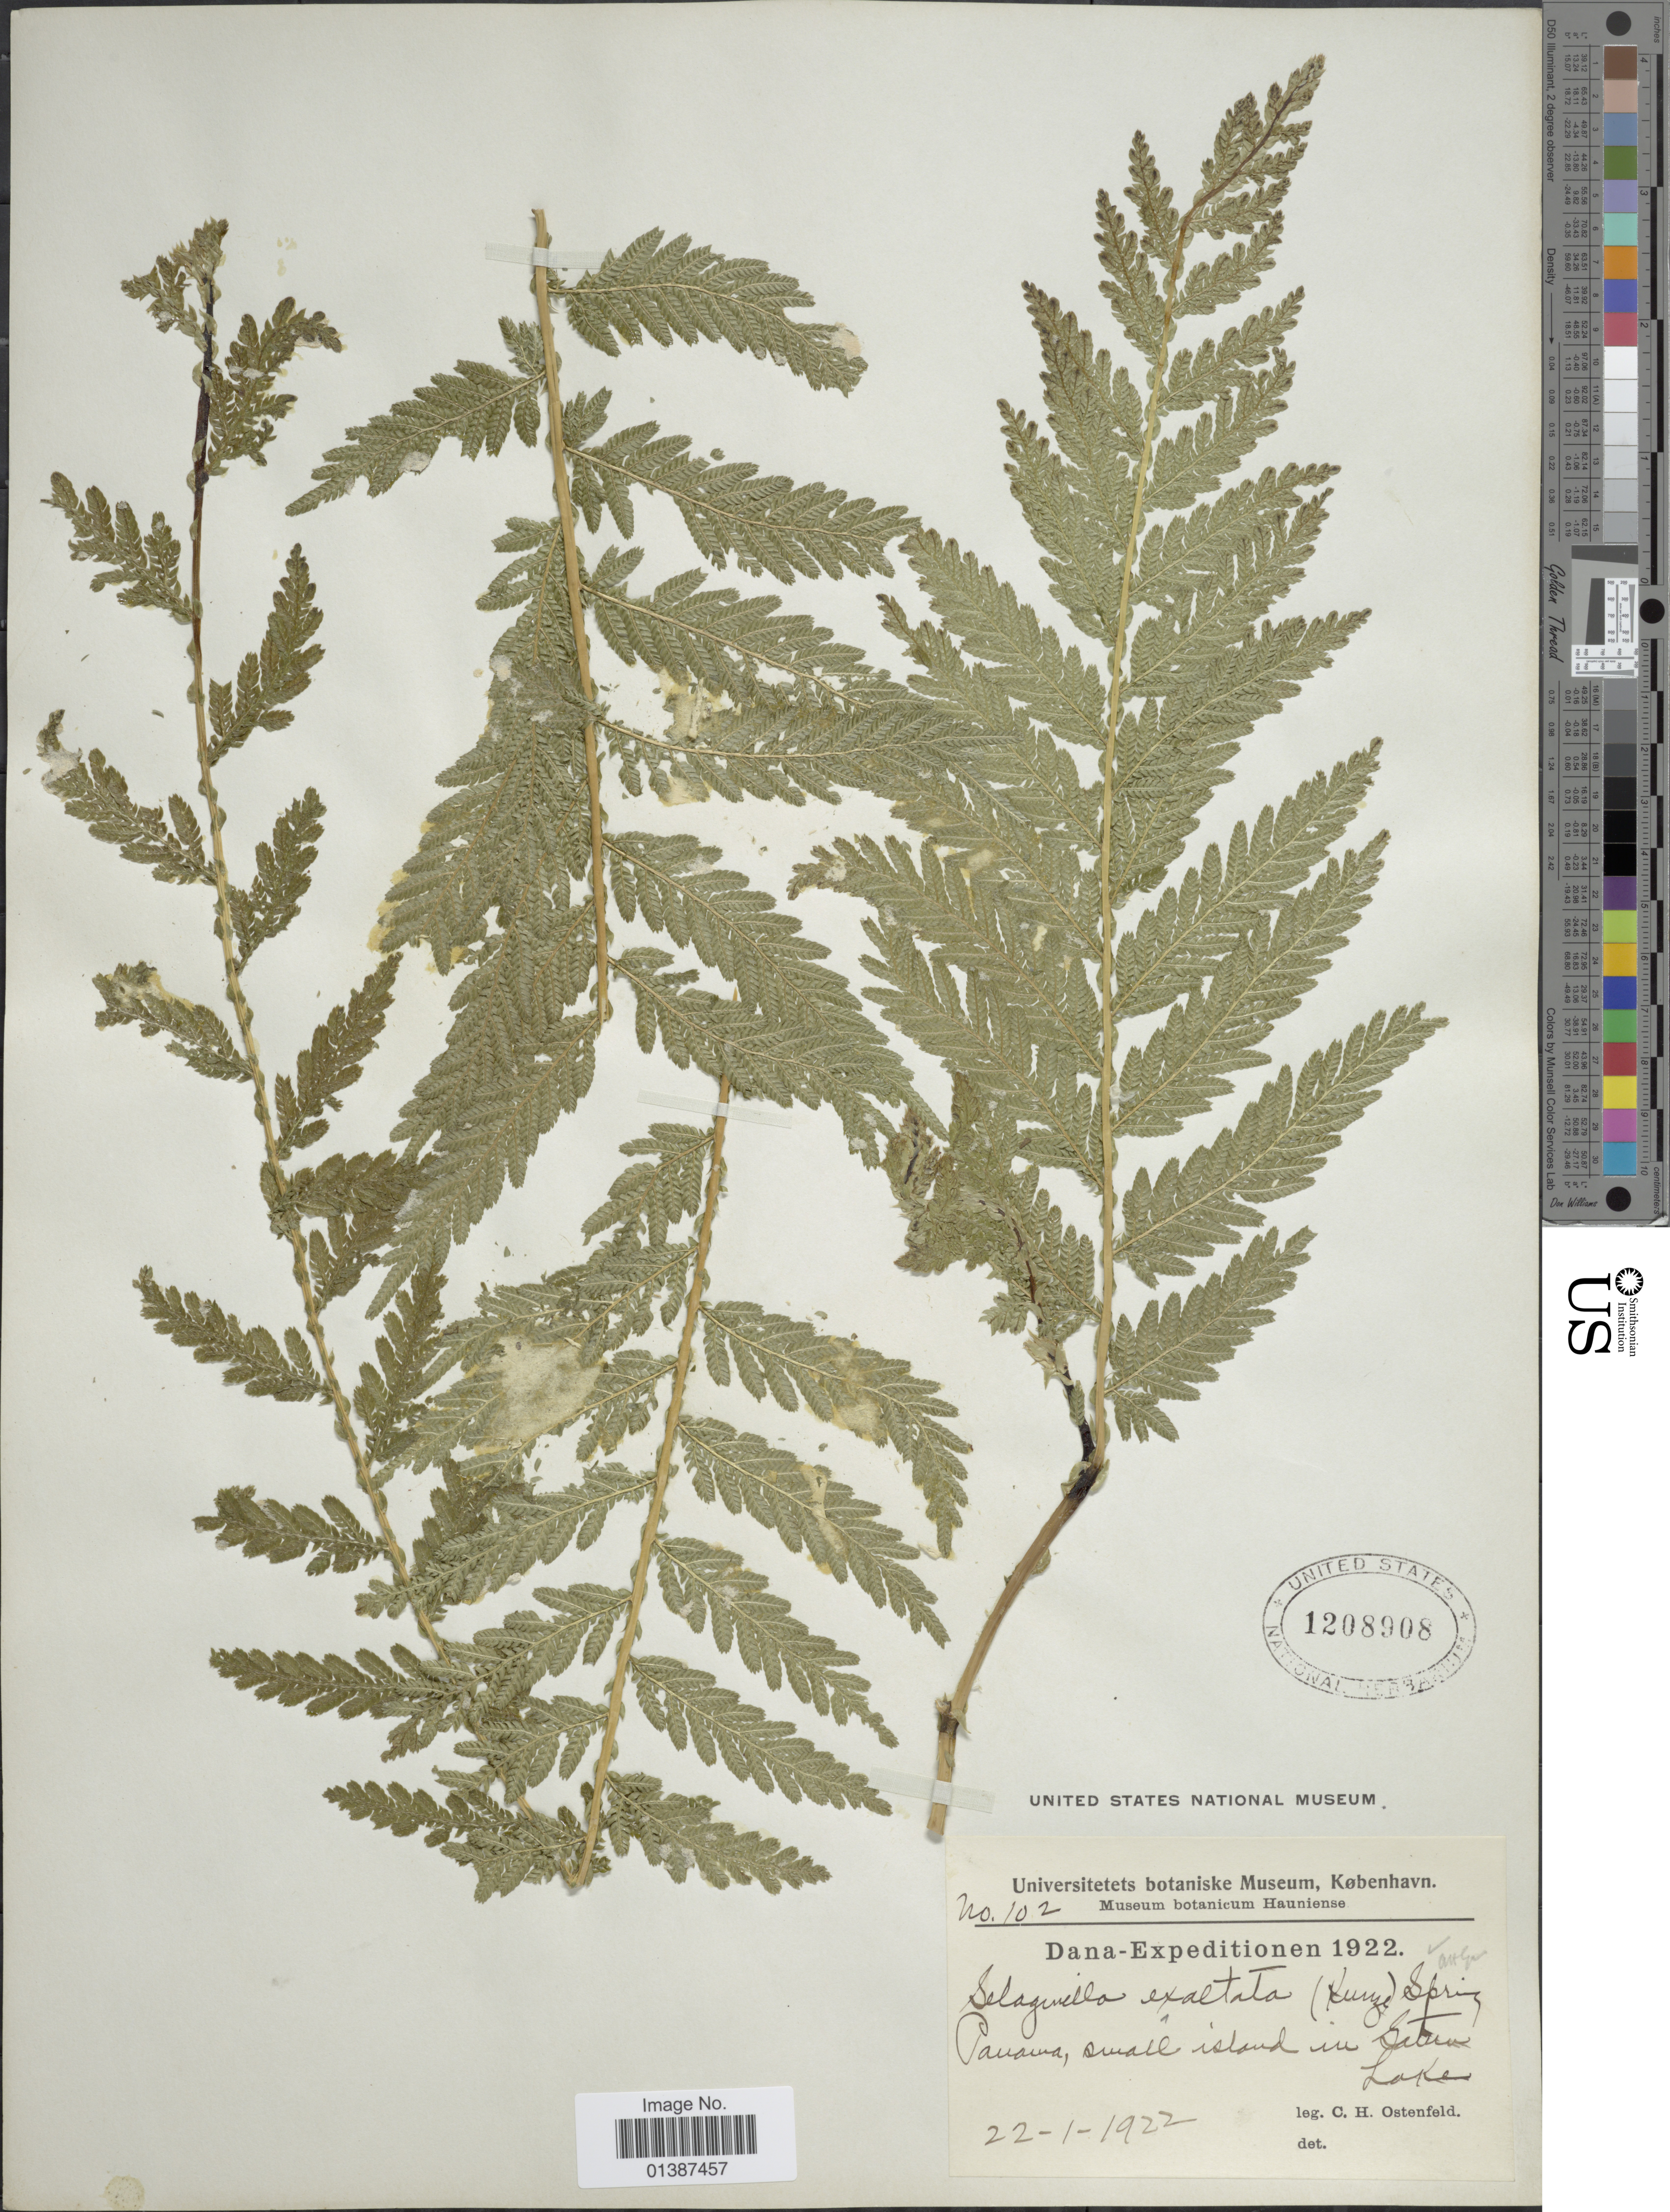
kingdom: Plantae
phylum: Tracheophyta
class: Lycopodiopsida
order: Selaginellales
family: Selaginellaceae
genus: Selaginella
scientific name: Selaginella exaltata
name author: (Kunze) Spring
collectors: C. Ostenfeld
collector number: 102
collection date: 1922-01-22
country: Panama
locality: Small island in Gatun Lake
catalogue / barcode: US 1208908